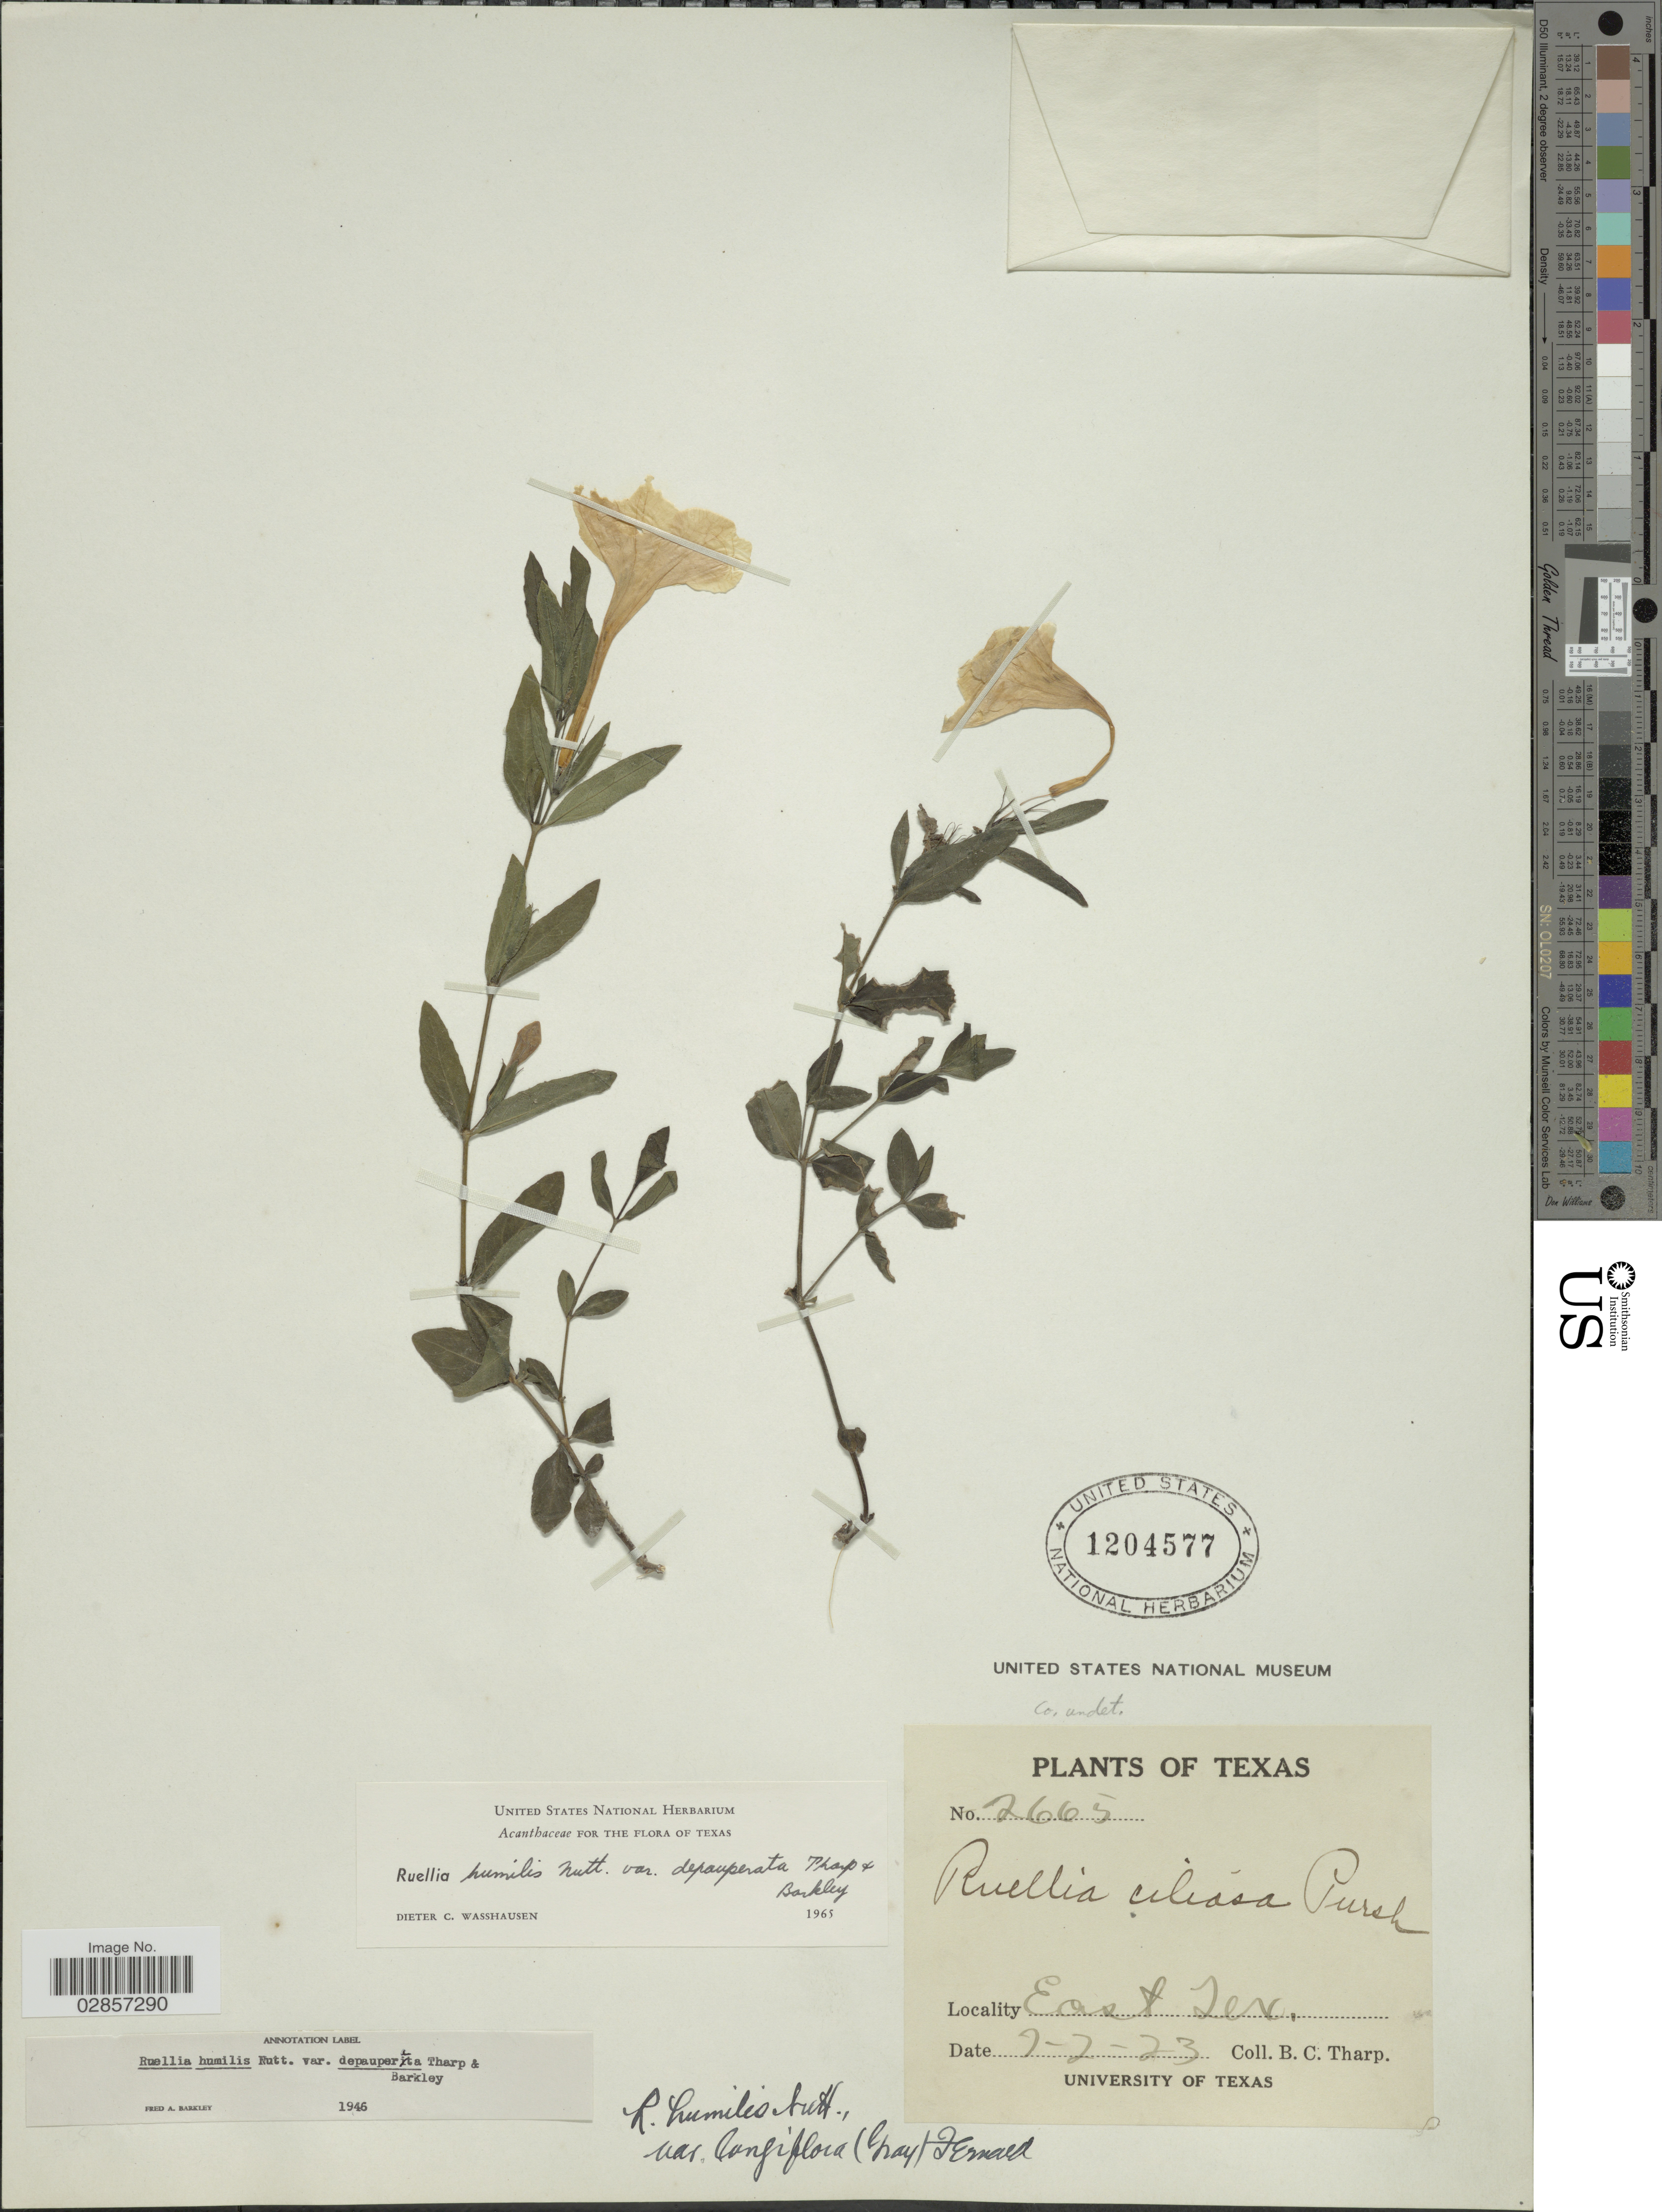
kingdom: Plantae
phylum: Tracheophyta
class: Magnoliopsida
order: Lamiales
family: Acanthaceae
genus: Ruellia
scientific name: Ruellia humilis var. depauperata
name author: Tharp & F.A. Barkley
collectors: B. C. Tharp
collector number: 2665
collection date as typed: Transcribed d/m/y: 2/7/23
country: United States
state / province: Texas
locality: East Tex.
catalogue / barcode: US 1204577